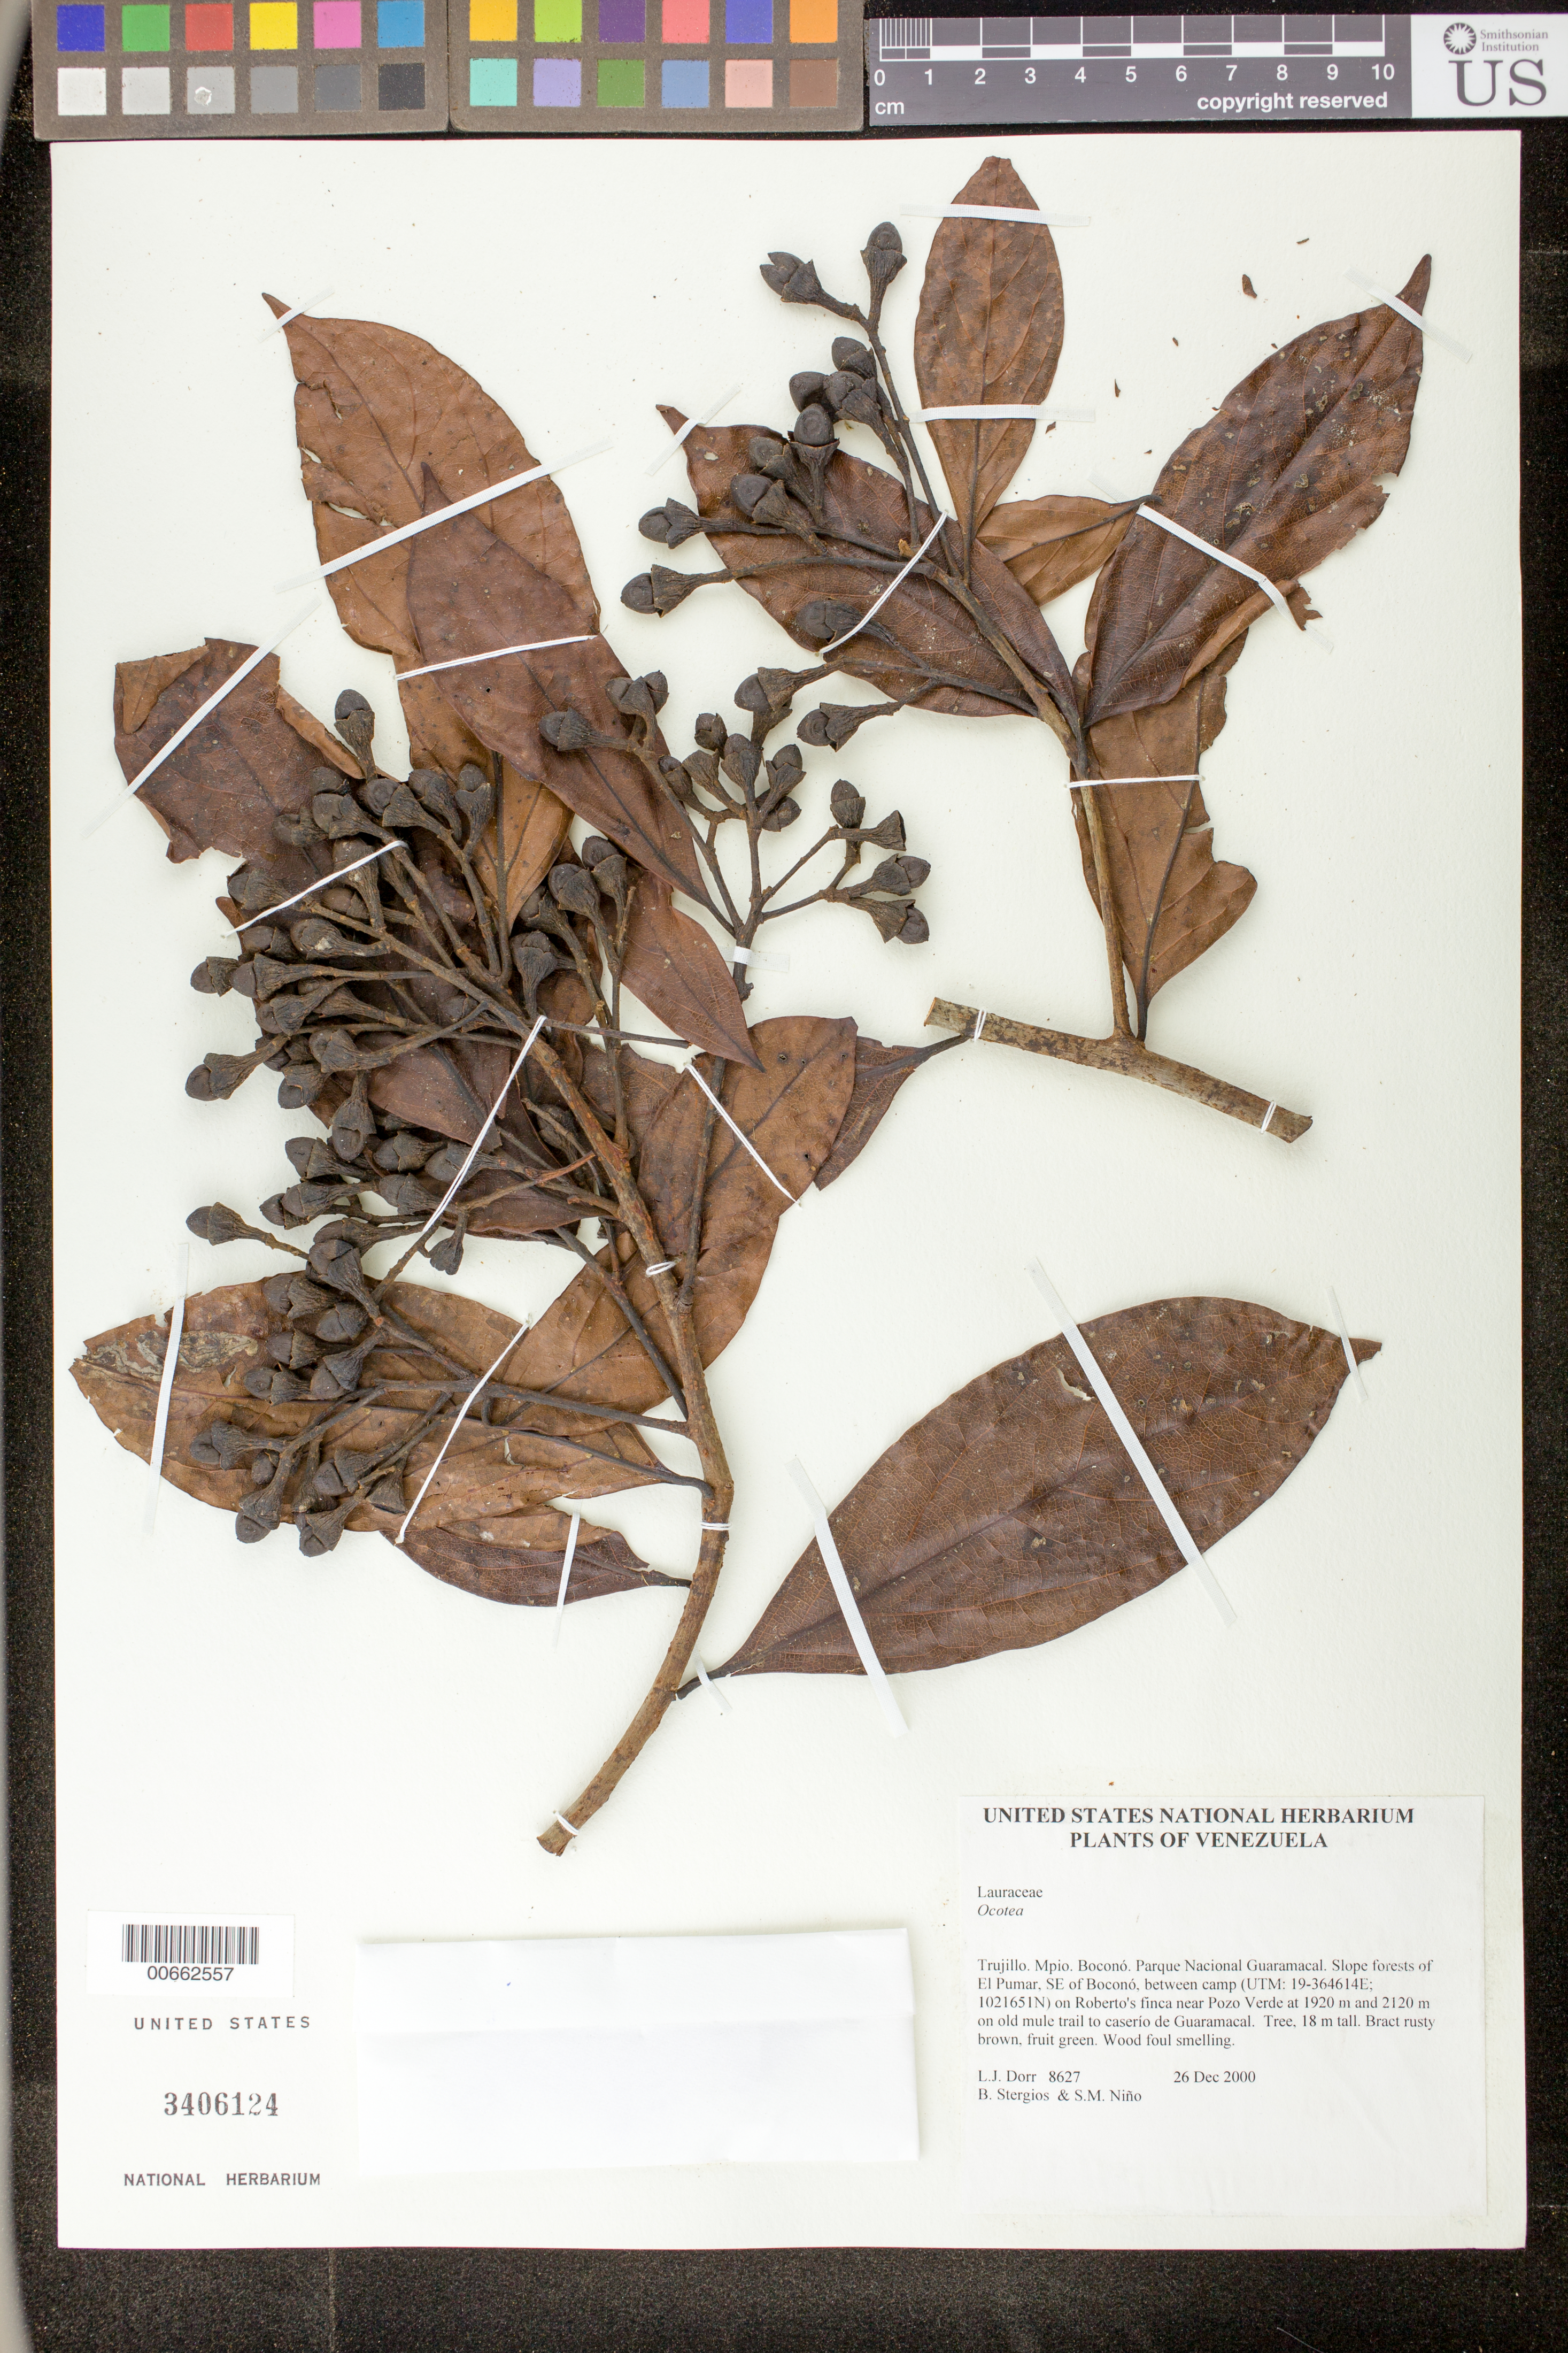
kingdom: Plantae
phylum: Tracheophyta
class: Magnoliopsida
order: Laurales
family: Lauraceae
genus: Ocotea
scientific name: Ocotea sp. e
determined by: Dorr, L. J., (BOT), Smithsonian Institution - National Museum of Natural History (UNITED STATES)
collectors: L. J. Dorr, B. G. Stergios & S. M. Niño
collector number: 8627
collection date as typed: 26 Dec 2000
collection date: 2000-12-26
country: Venezuela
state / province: Trujillo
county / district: Boconó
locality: Parque Nacional Guaramacal. El Pumar, SE of Boconó, between camp on Roberto's finca near Pozo Verde at 1920 m and 2120 m on old mule trail to caserío de Guaramacal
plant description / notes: MO, PORT, US, VEN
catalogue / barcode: US 3406124